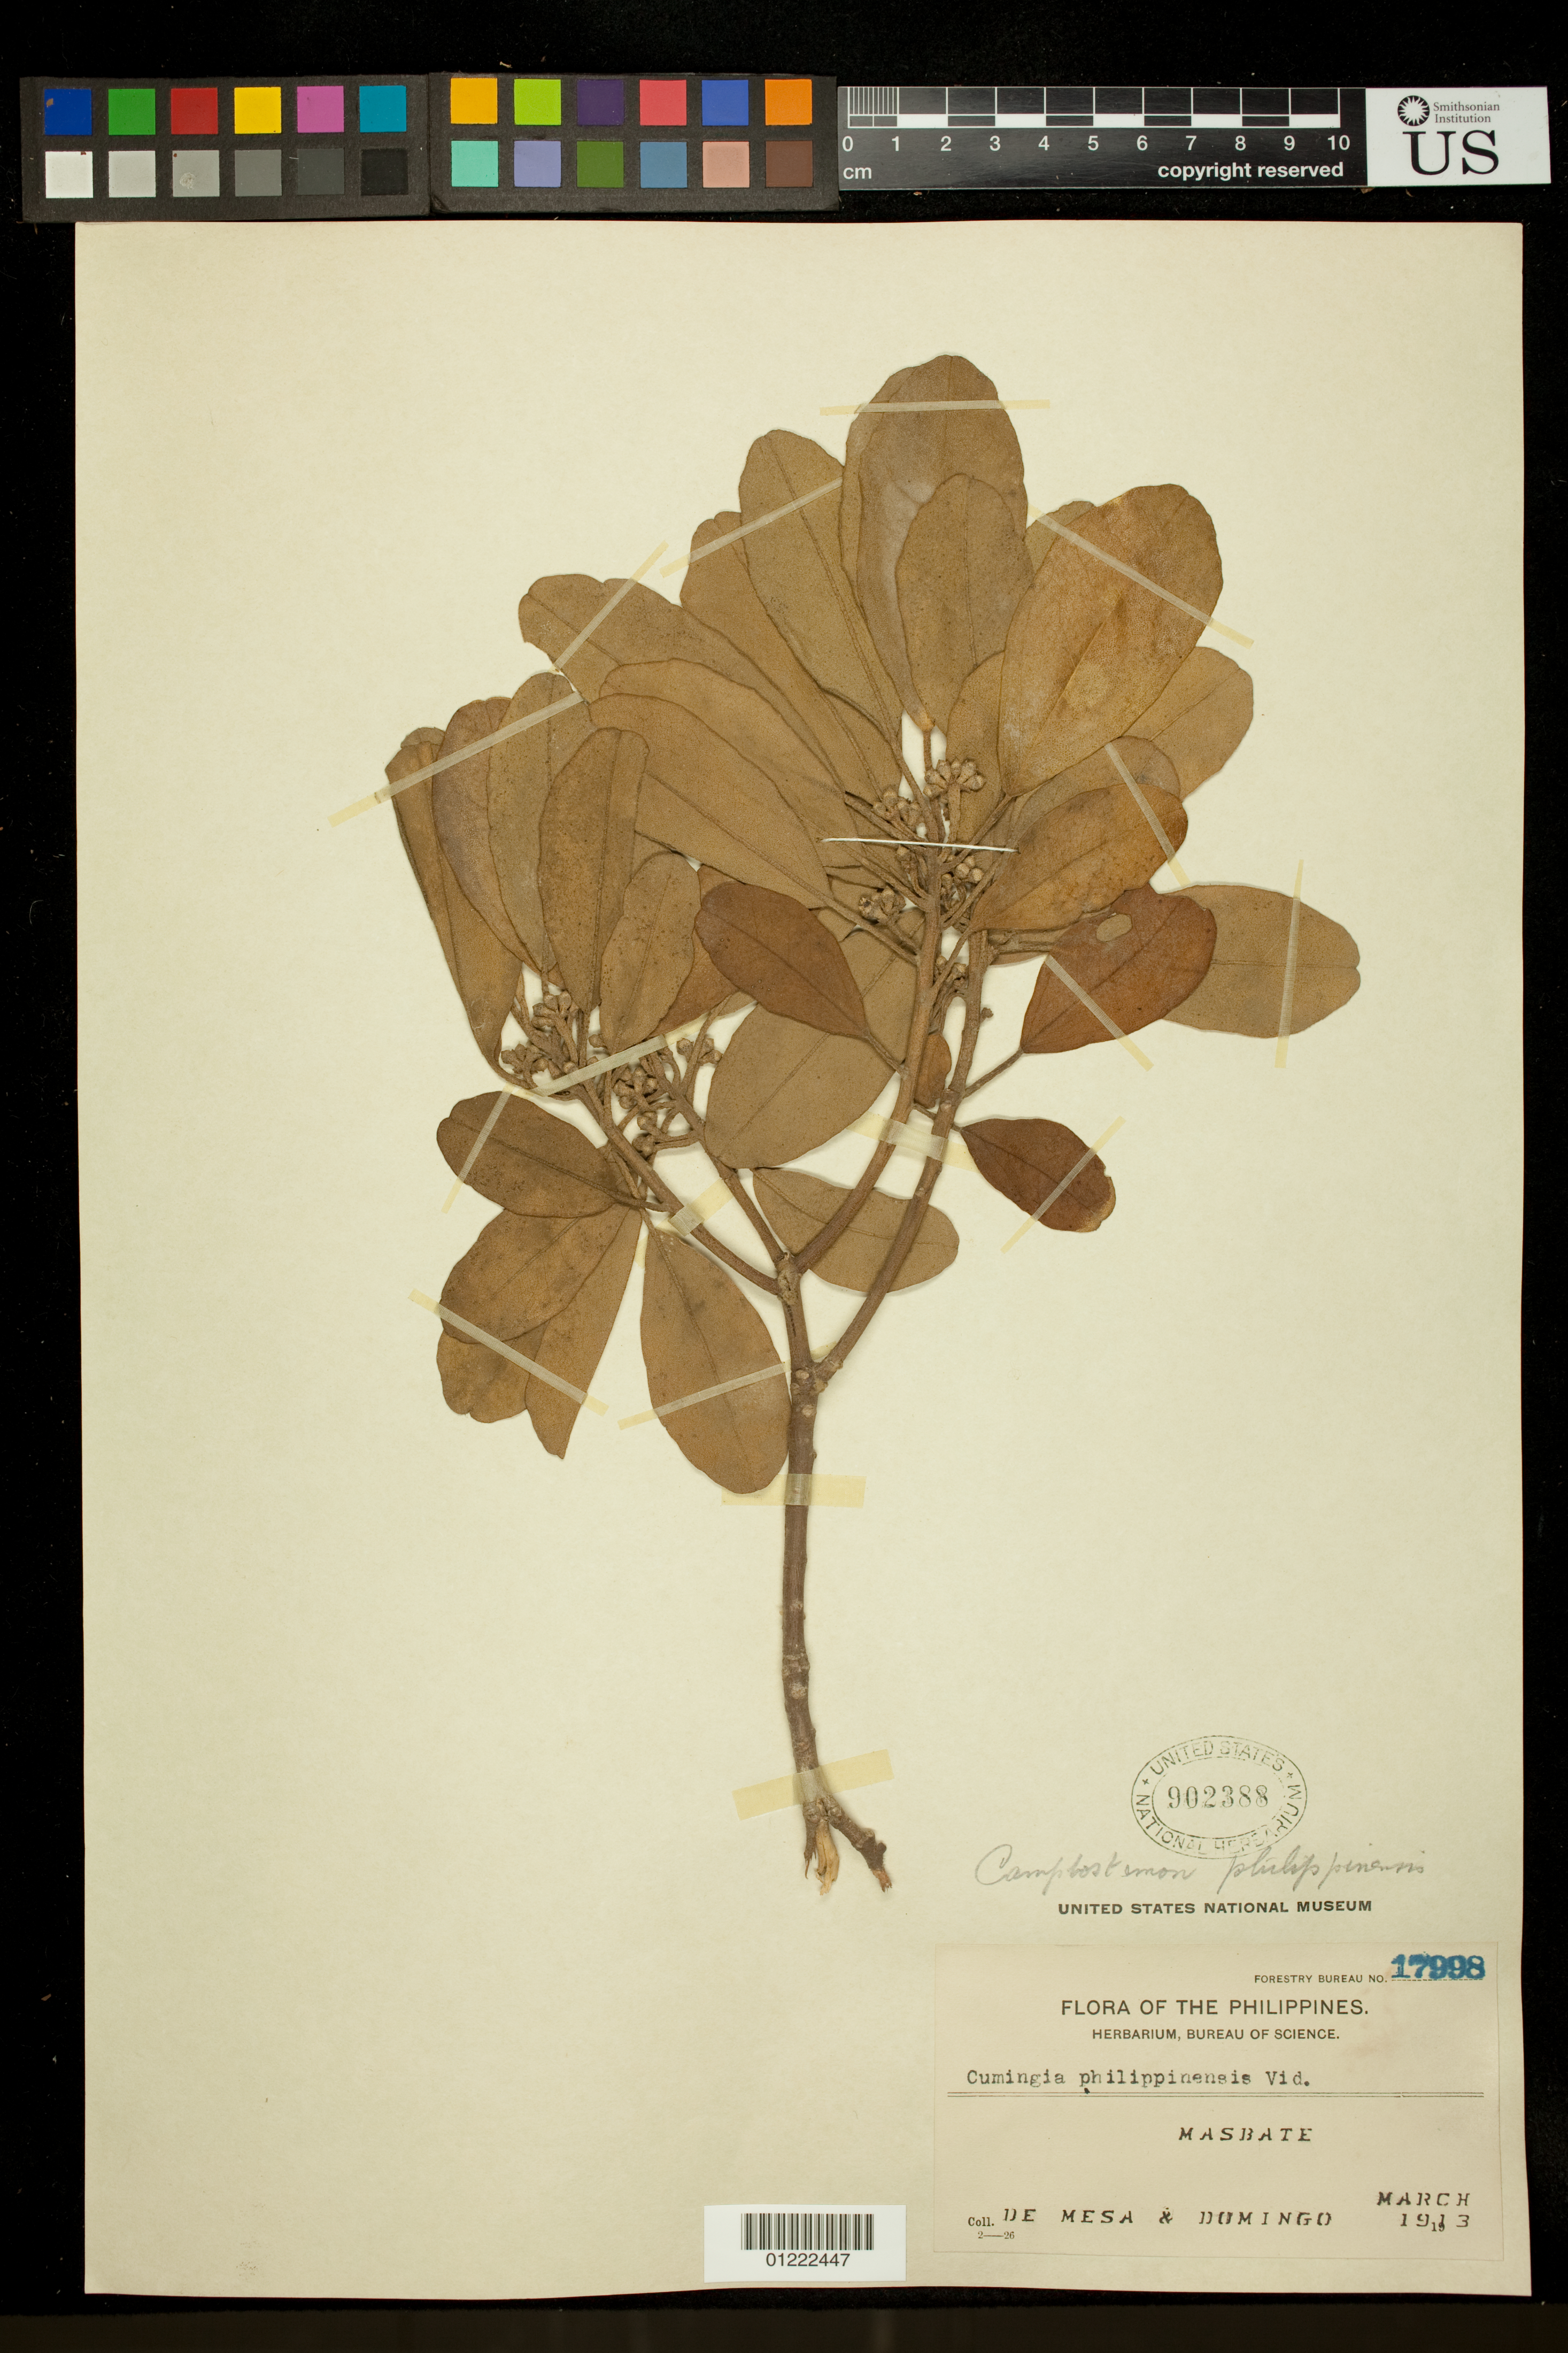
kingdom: Plantae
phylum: Tracheophyta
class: Magnoliopsida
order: Malvales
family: Malvaceae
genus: Camptostemon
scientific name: Camptostemon philippinense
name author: (Vidal) Becc.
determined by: Dorr, Laurence J., Curator (BOT), Smithsonian Institution - National Museum of Natural History (UNITED STATES)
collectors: A. De Mesa & D. Domingo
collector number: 19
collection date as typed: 1913-03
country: Philippines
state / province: Bicol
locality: Masbate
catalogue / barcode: US 902388